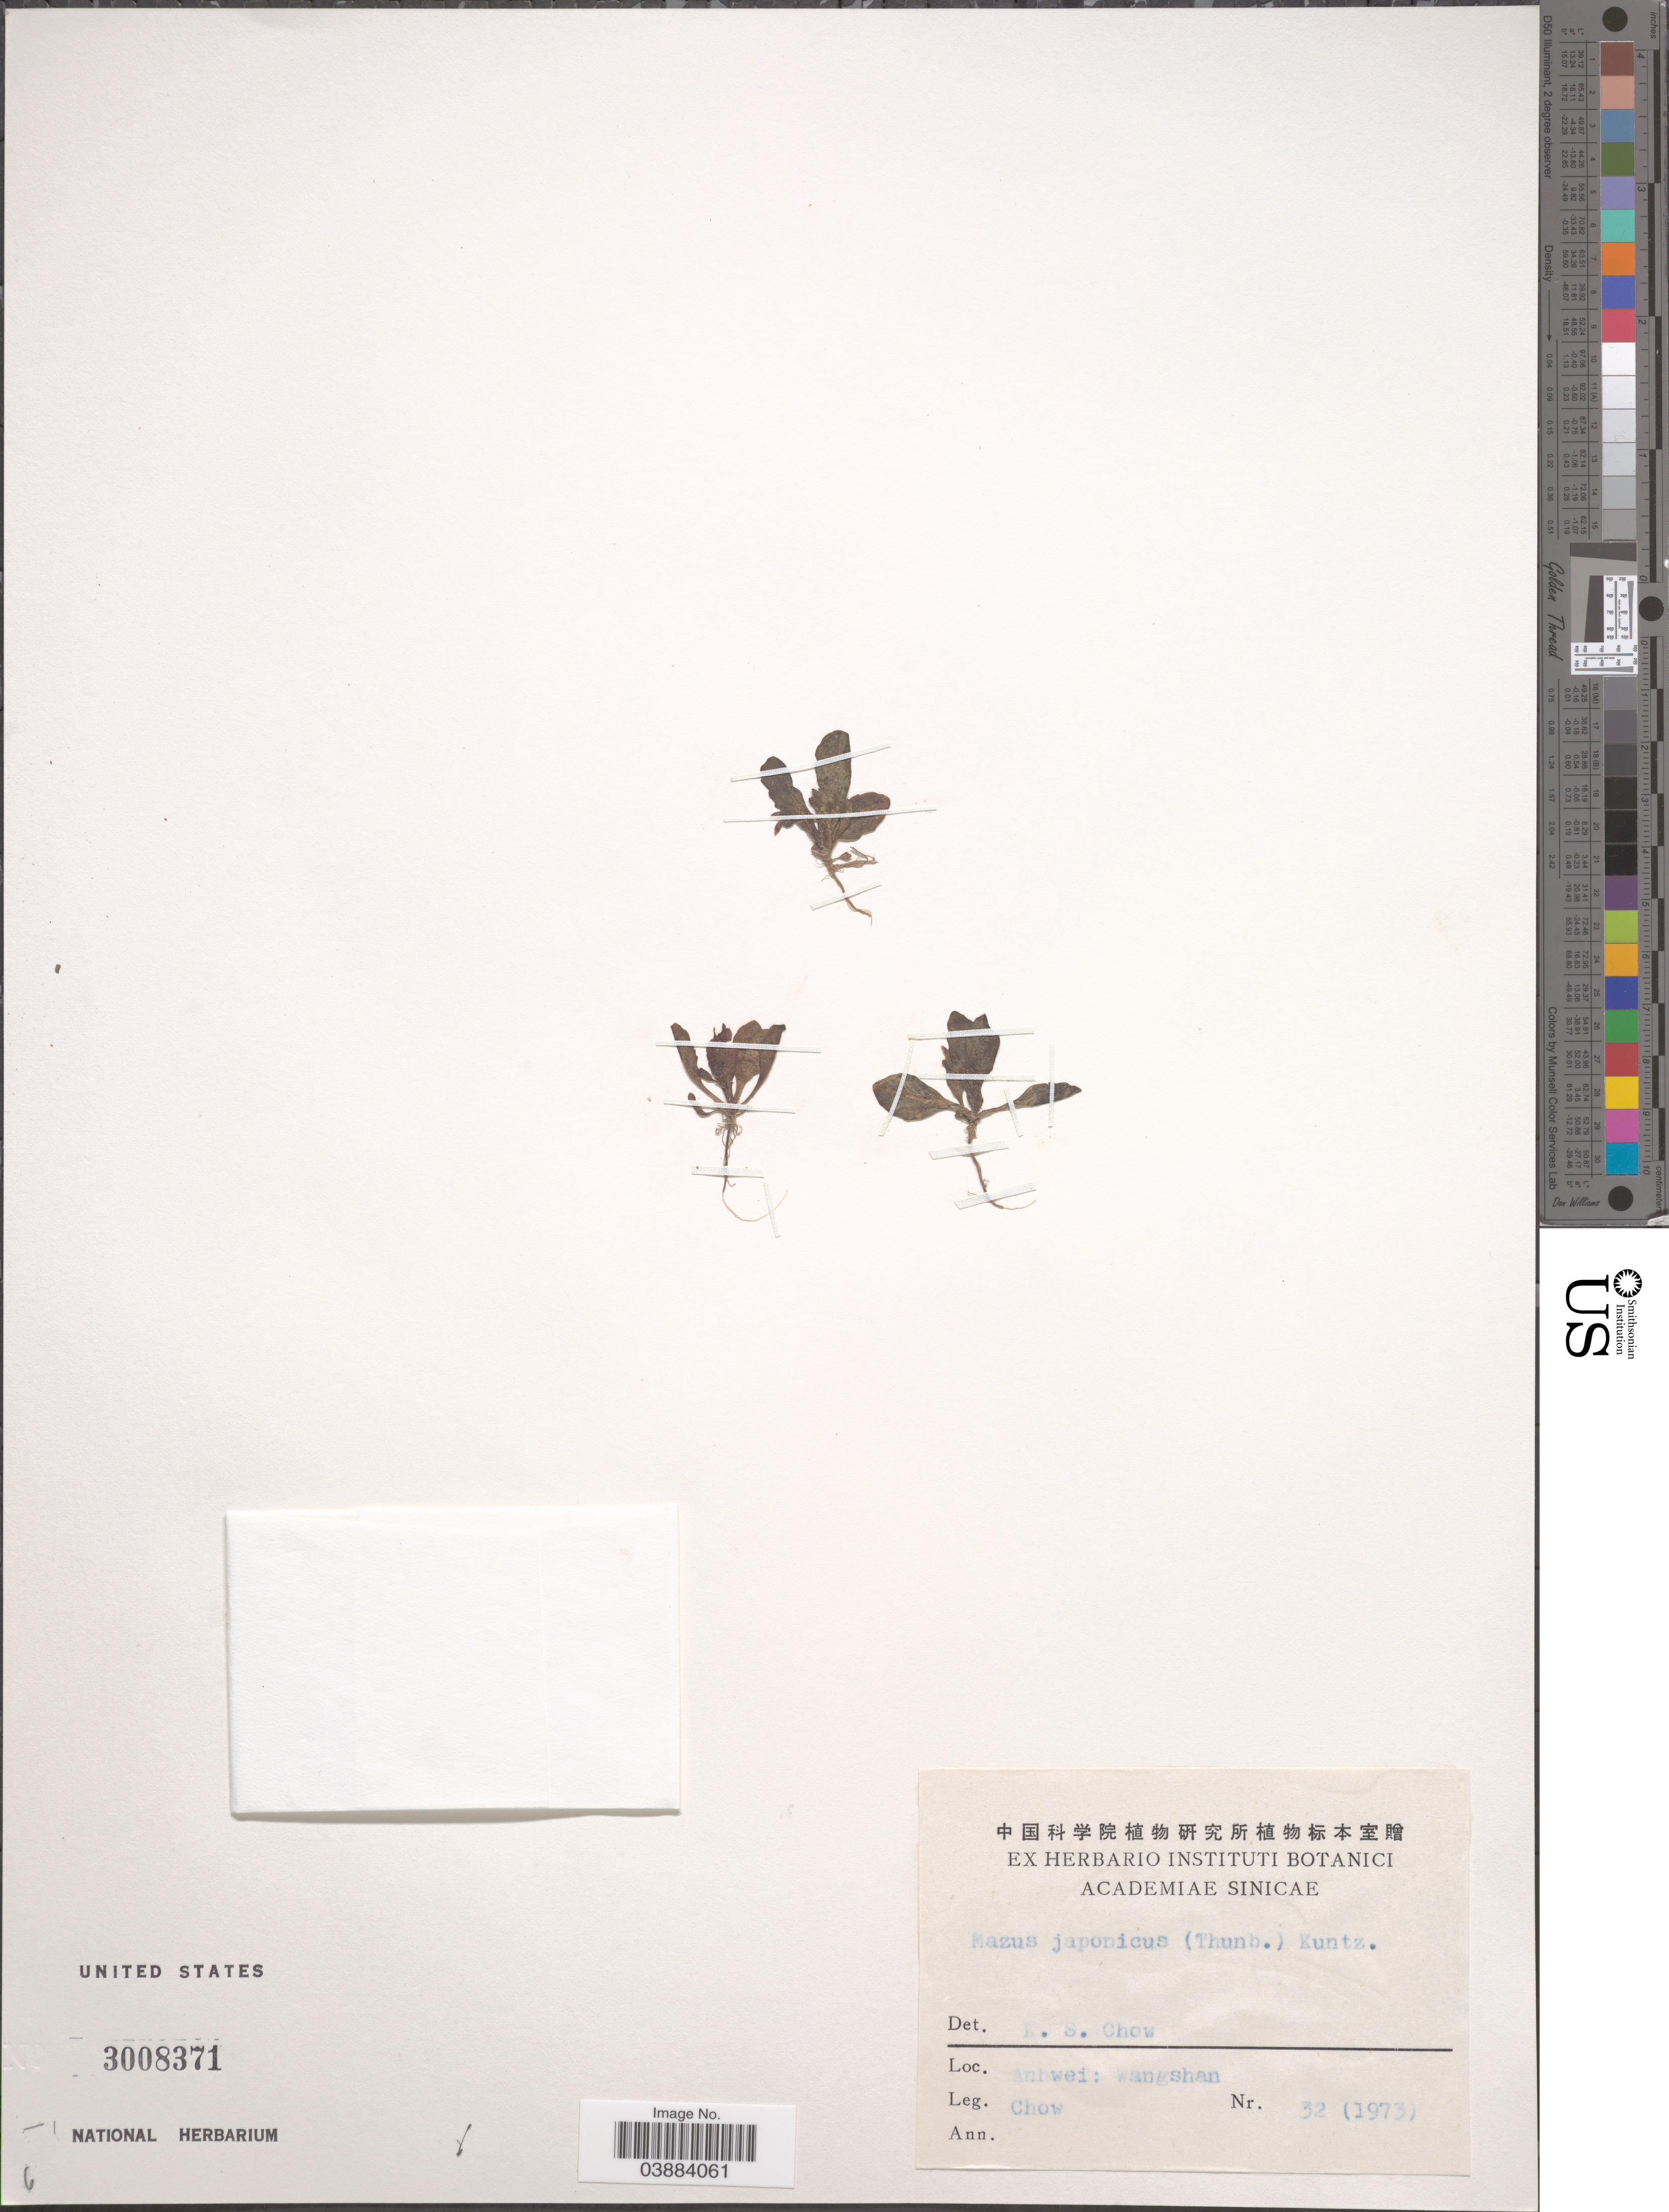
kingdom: Plantae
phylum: Tracheophyta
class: Magnoliopsida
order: Lamiales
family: Mazaceae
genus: Mazus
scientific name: Mazus japonicus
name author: (Thunb.) Kuntze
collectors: Chow, --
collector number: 32(1973)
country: China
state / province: Anhui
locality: Anhwei: Wangshan.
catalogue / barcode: US 3008371